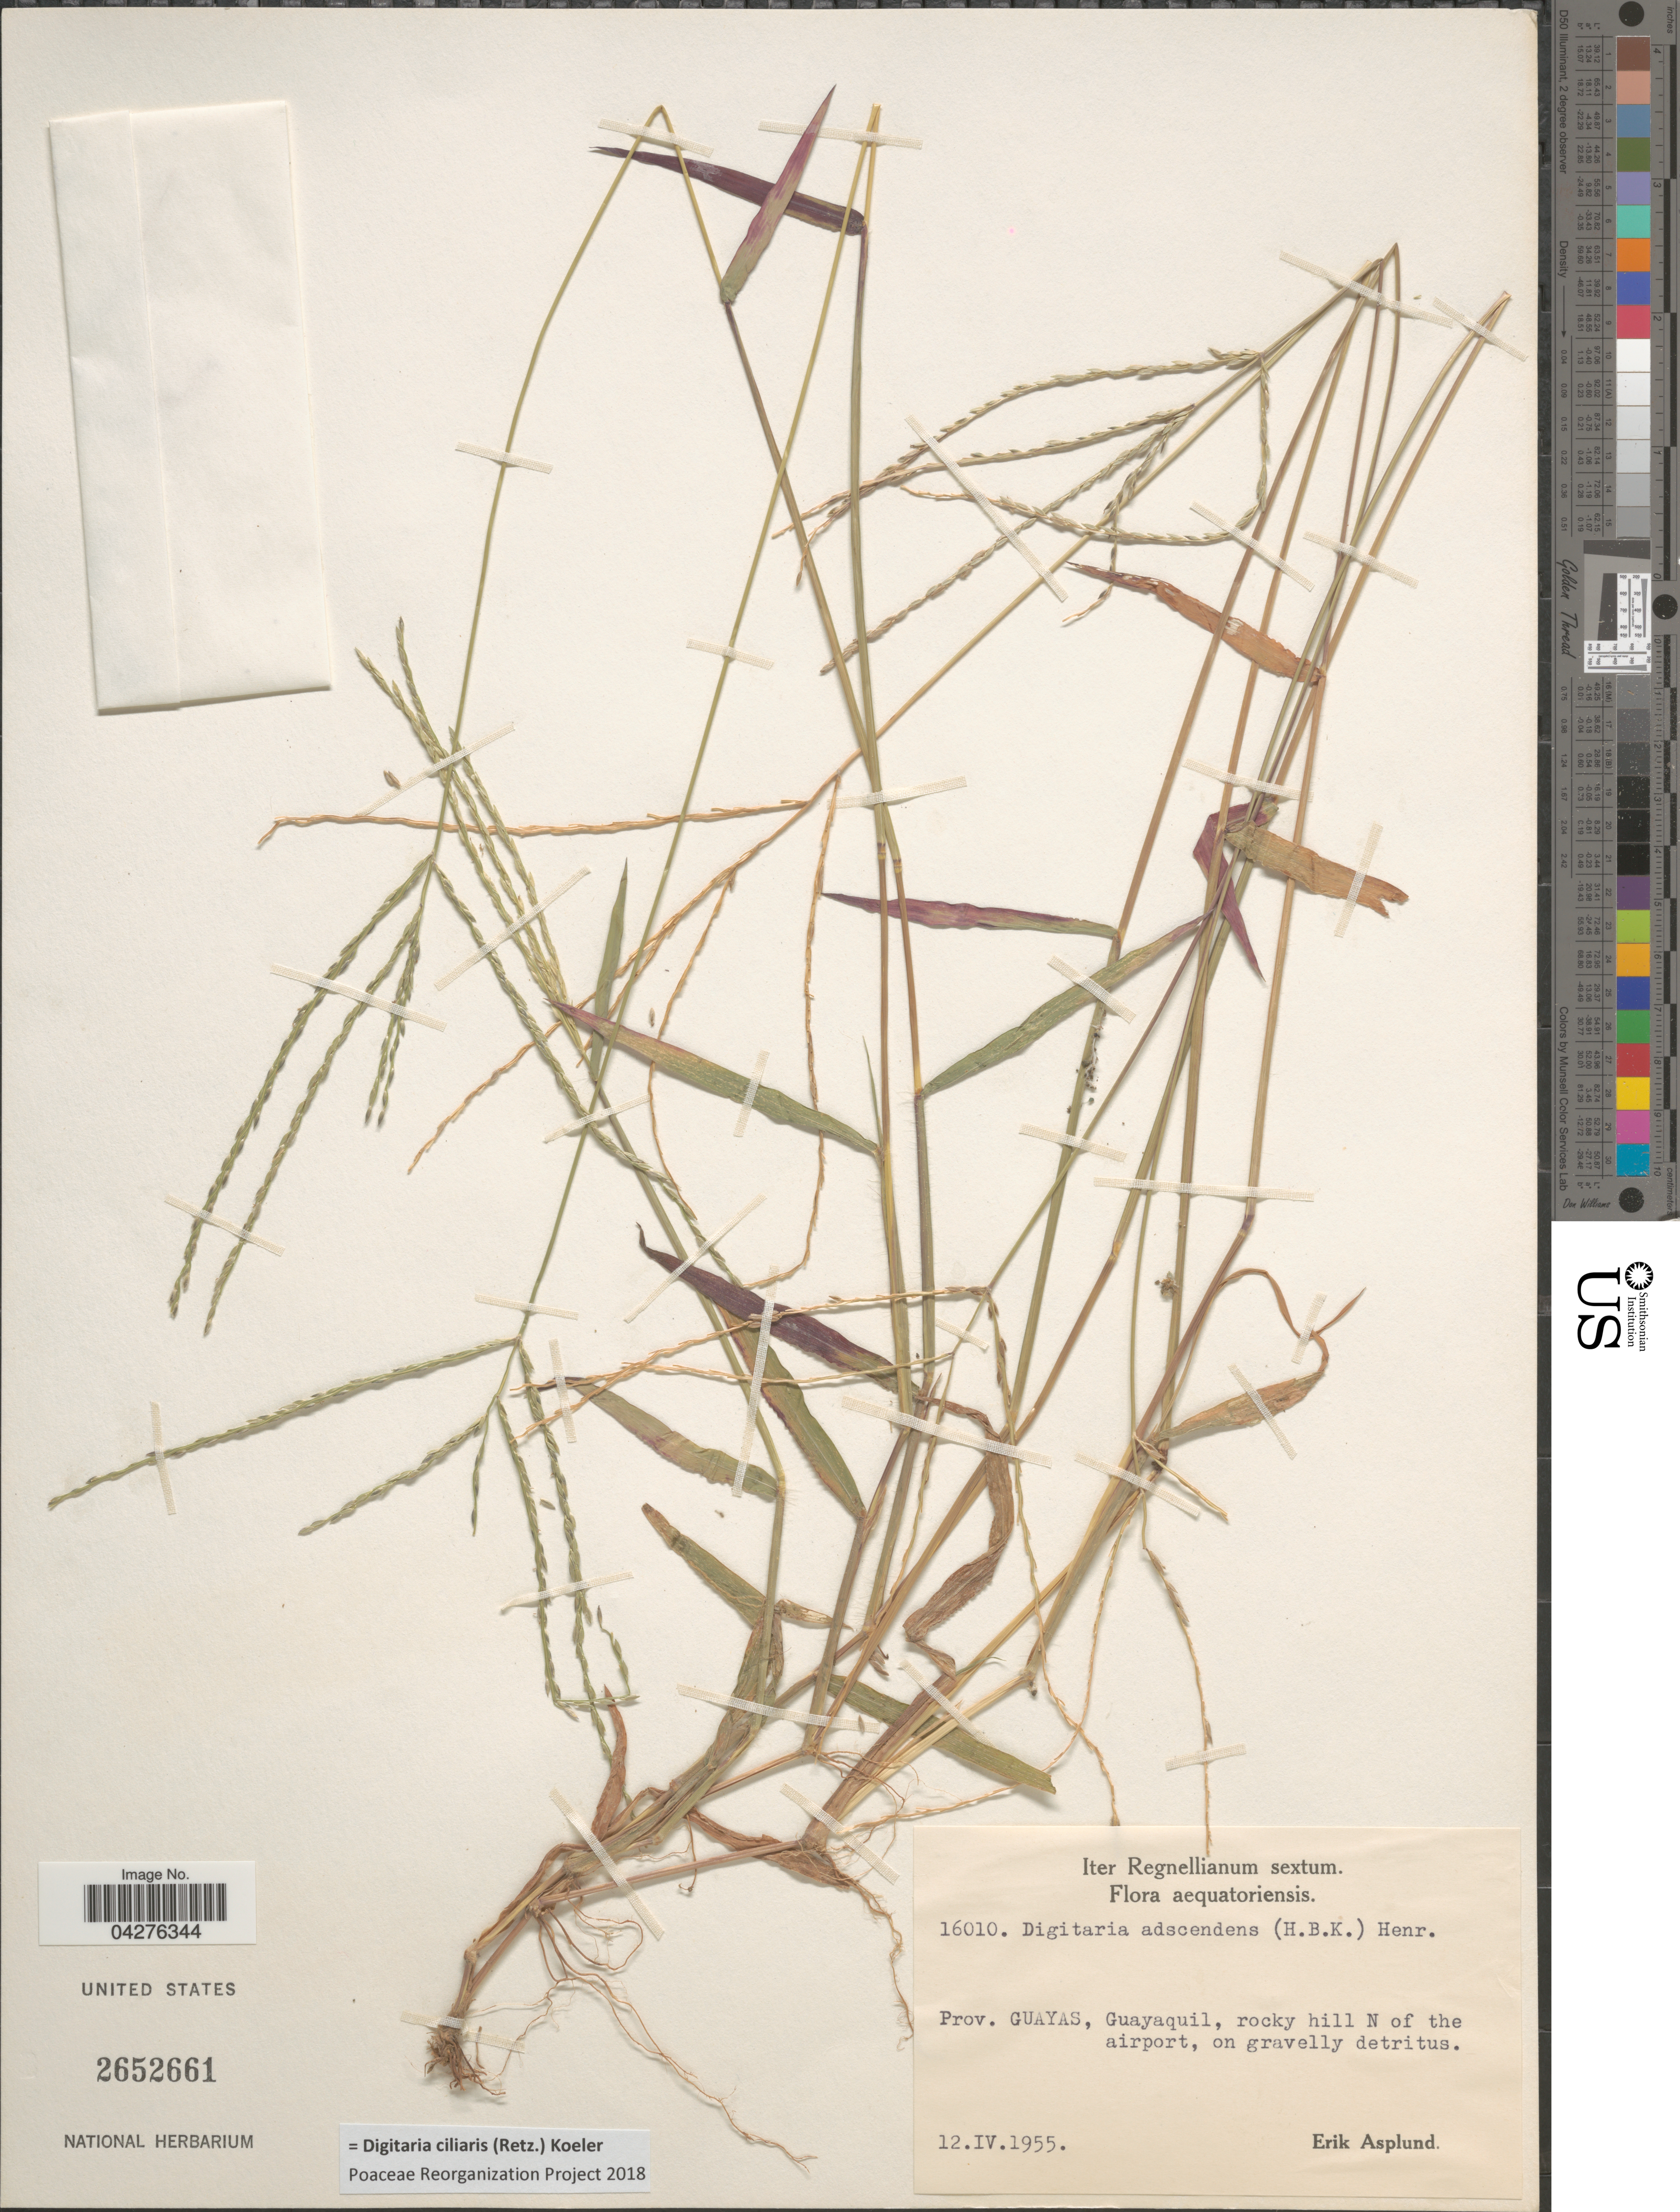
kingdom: Plantae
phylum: Tracheophyta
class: Liliopsida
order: Poales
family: Poaceae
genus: Digitaria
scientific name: Digitaria ciliaris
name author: (Retz.) Koeler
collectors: E. Asplund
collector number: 16010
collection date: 1955-04-12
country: Ecuador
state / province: Guayas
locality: Iter Regnellianum sextum. Guayaquil, rocky hill N of the airport.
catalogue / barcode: US 2652661